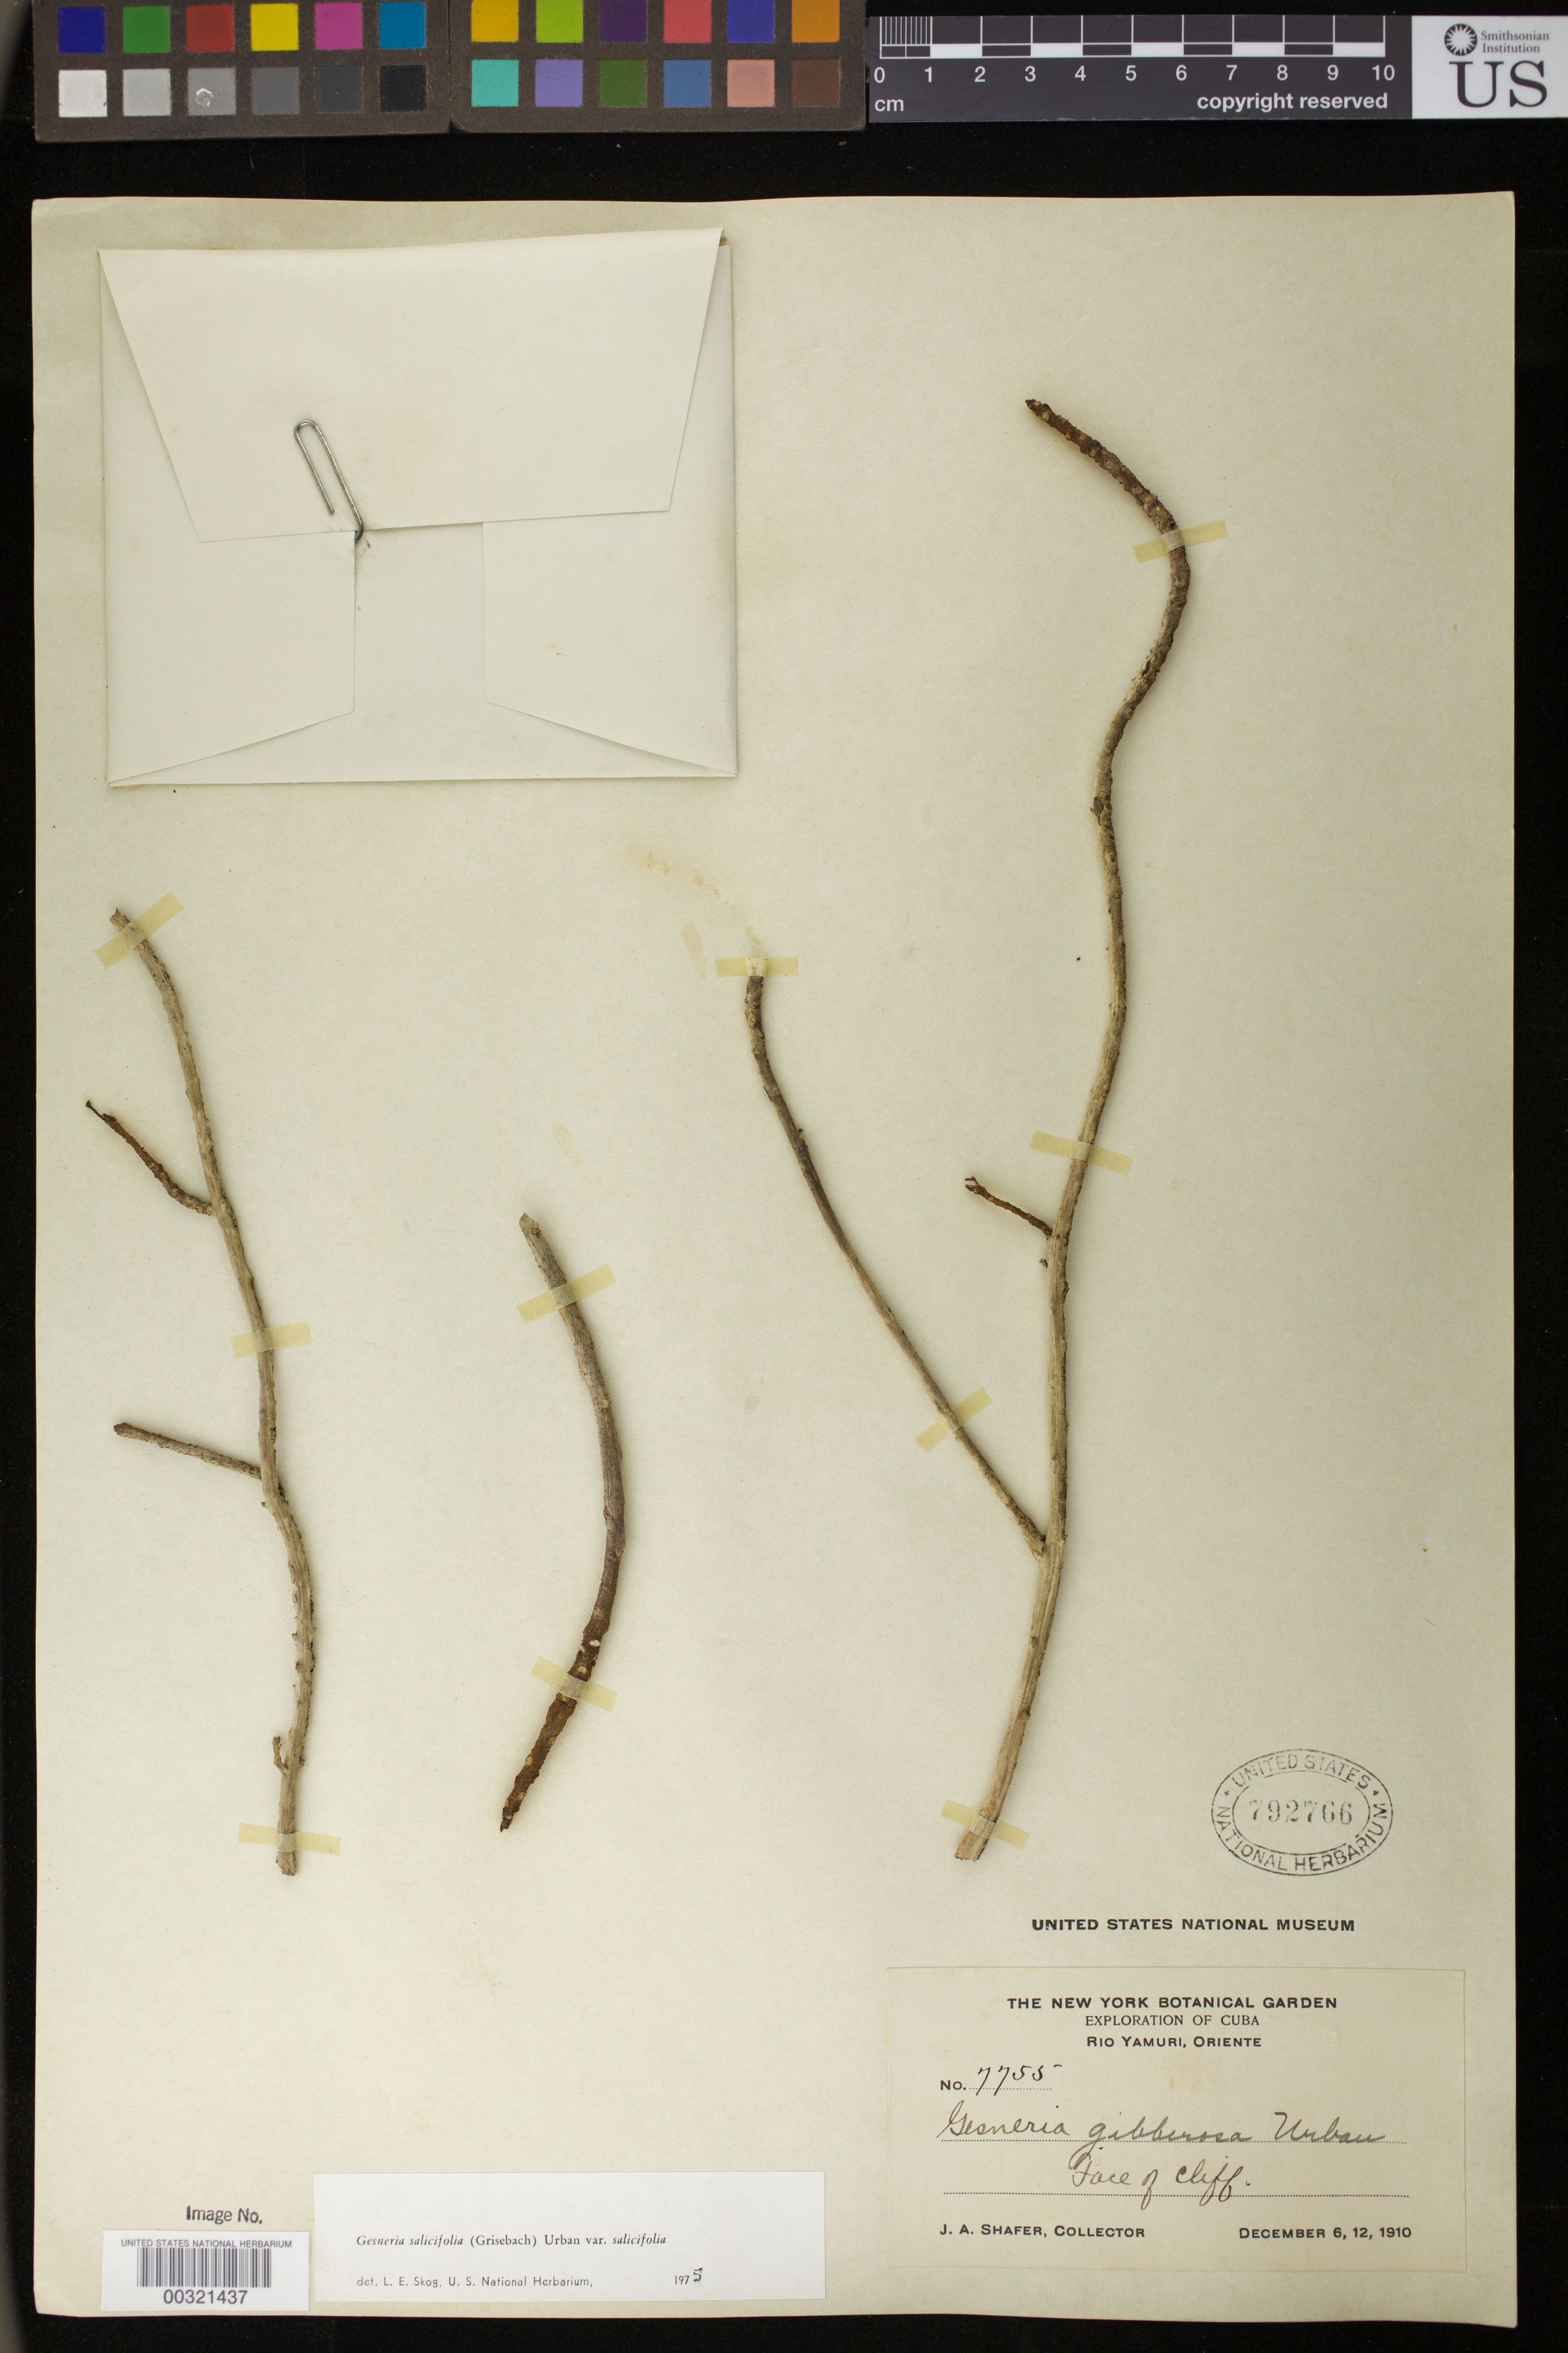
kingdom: Plantae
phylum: Tracheophyta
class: Magnoliopsida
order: Lamiales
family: Gesneriaceae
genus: Gesneria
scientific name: Gesneria salicifolia var. salicifolia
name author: (Griseb.) Urb.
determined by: Skog, Laurence E.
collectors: J. A. Shafer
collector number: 7755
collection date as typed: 06 Dec 1910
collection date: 1910-12-06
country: Cuba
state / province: Oriente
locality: Near the mouth of Rio Yumuri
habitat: Limerock and rich soil; cliff face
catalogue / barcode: US 792766